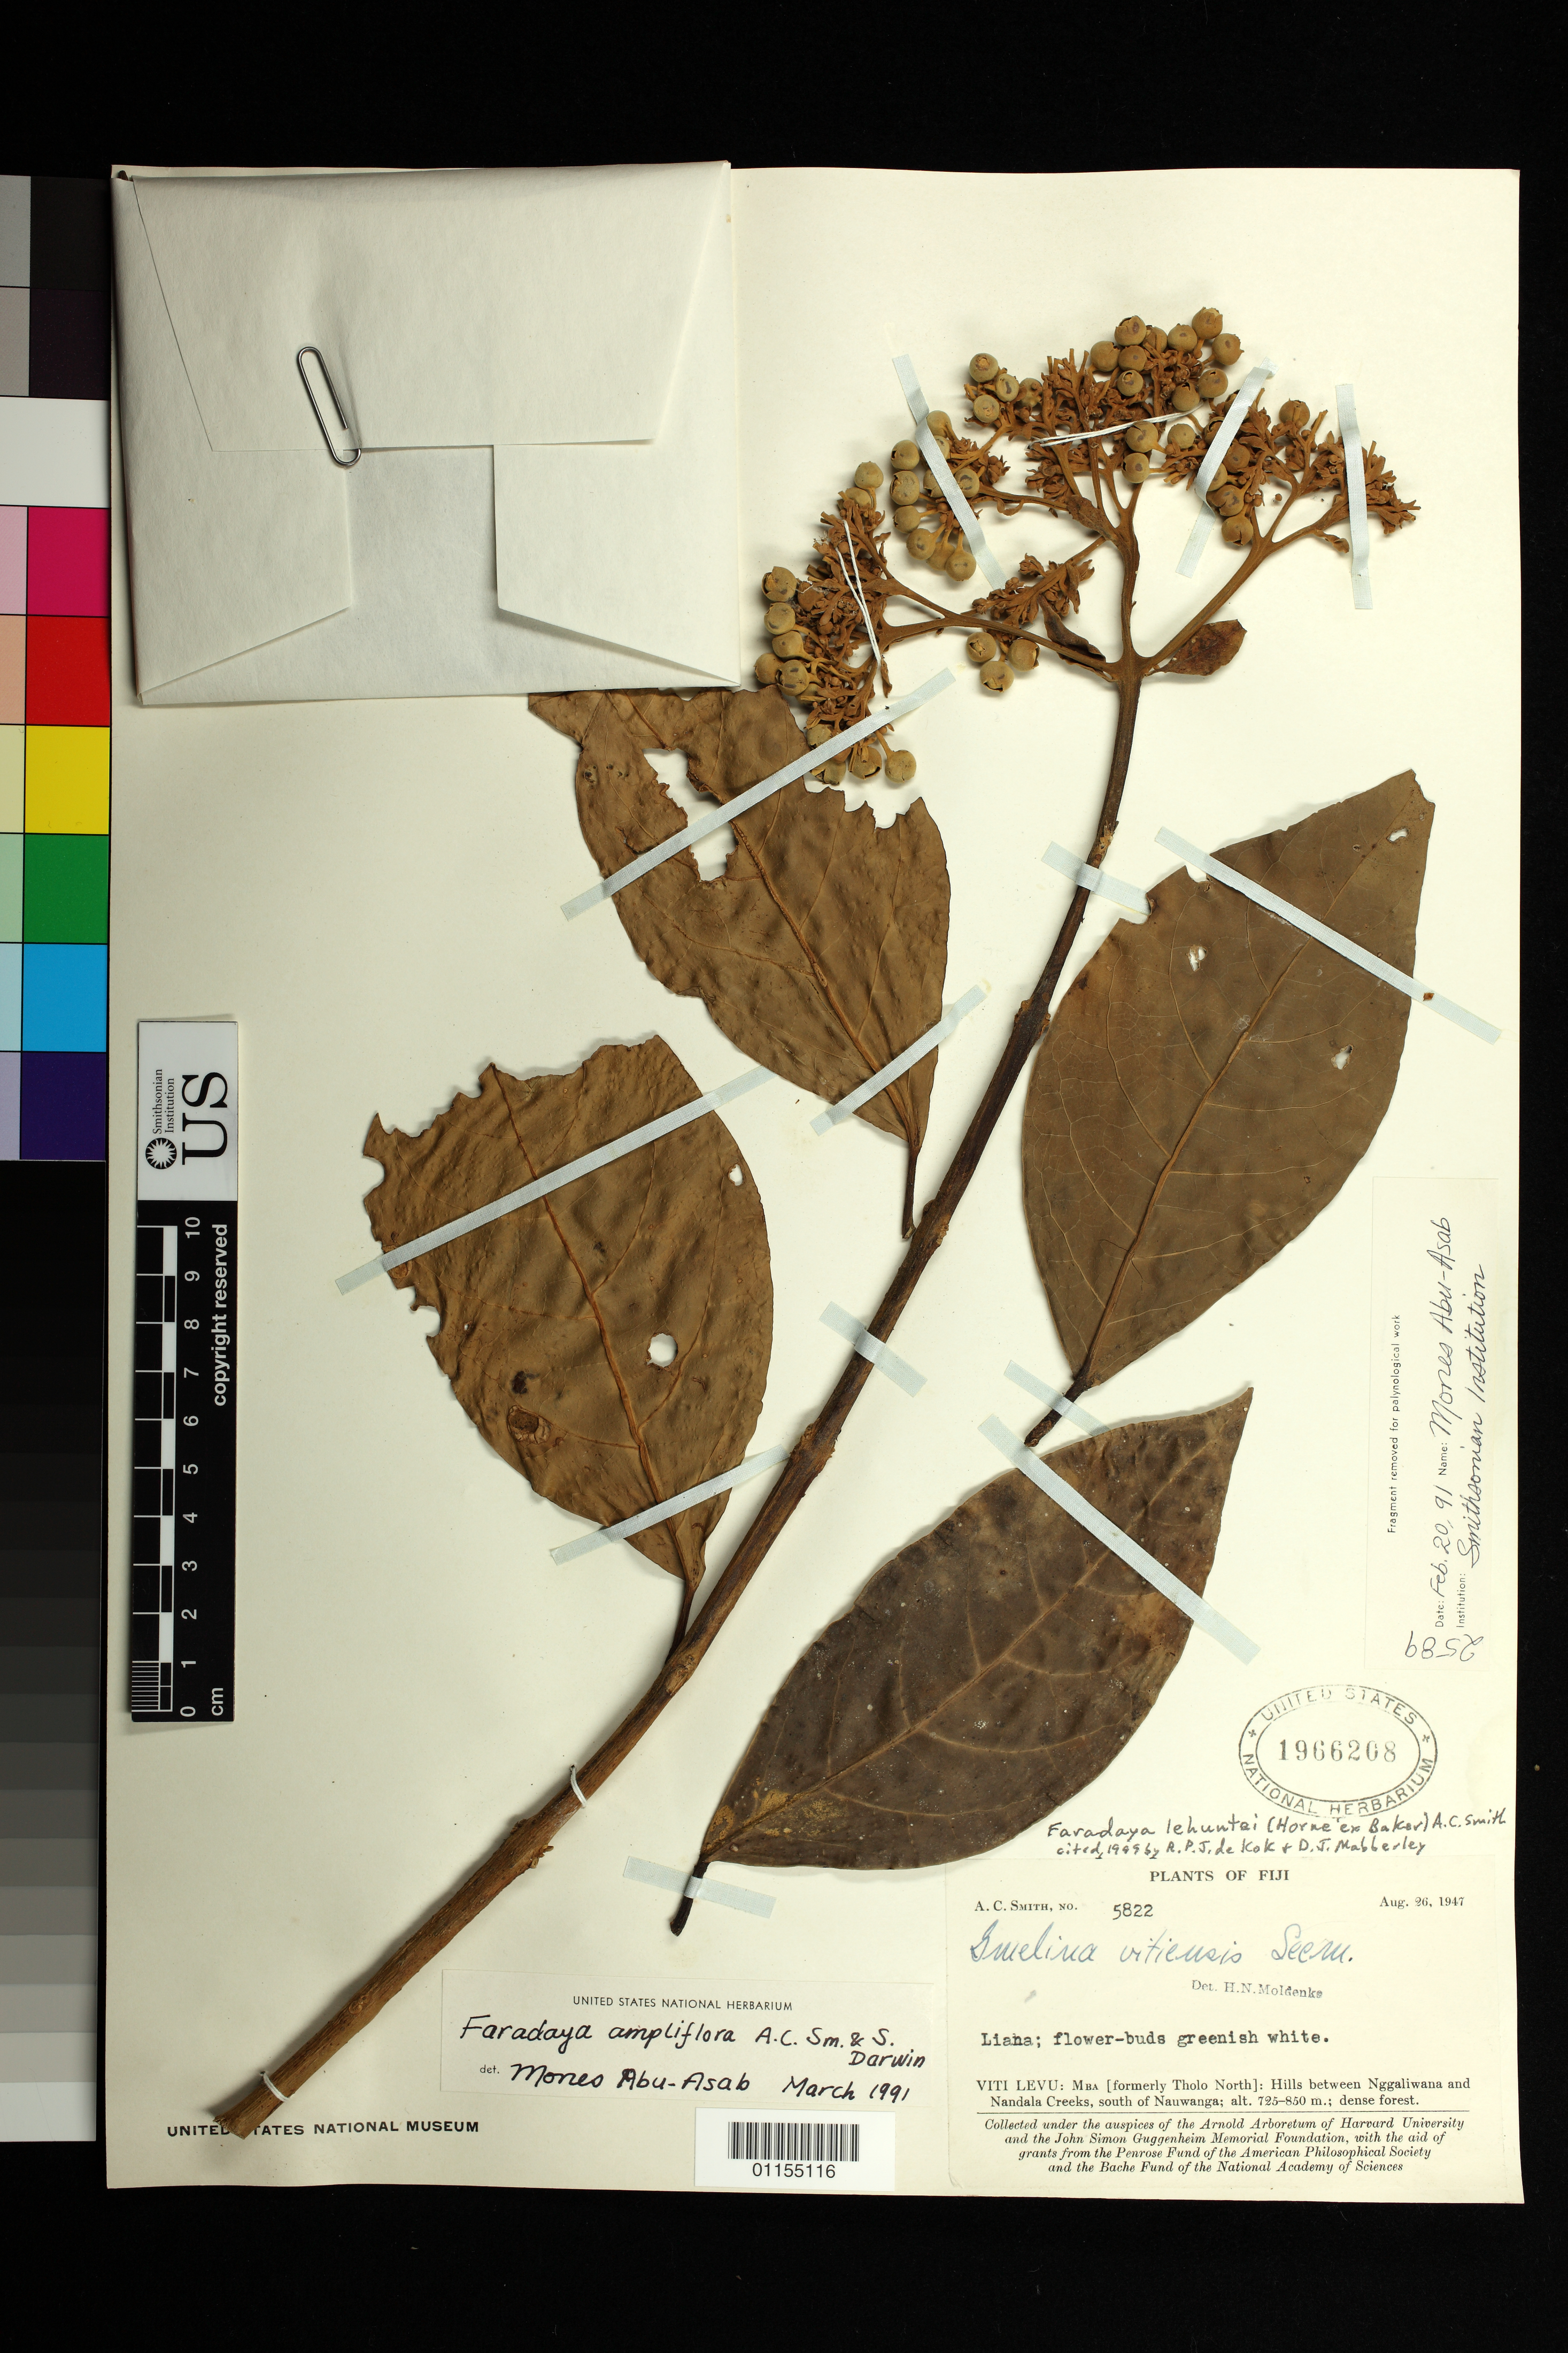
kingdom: Plantae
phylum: Tracheophyta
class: Magnoliopsida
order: Lamiales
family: Lamiaceae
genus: Faradaya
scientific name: Faradaya lehuntei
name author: (Horne ex Baker) A.C. Sm.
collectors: A. C. Smith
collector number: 5822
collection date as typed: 26 Aug 1947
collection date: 1947-08-26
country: Fiji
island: Viti Levu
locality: Mba, hills between Nggaliwana and Nandala Creek, south of Nauwanga. [Viti Levu Group]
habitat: Dense forest.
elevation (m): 725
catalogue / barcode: US 1966208